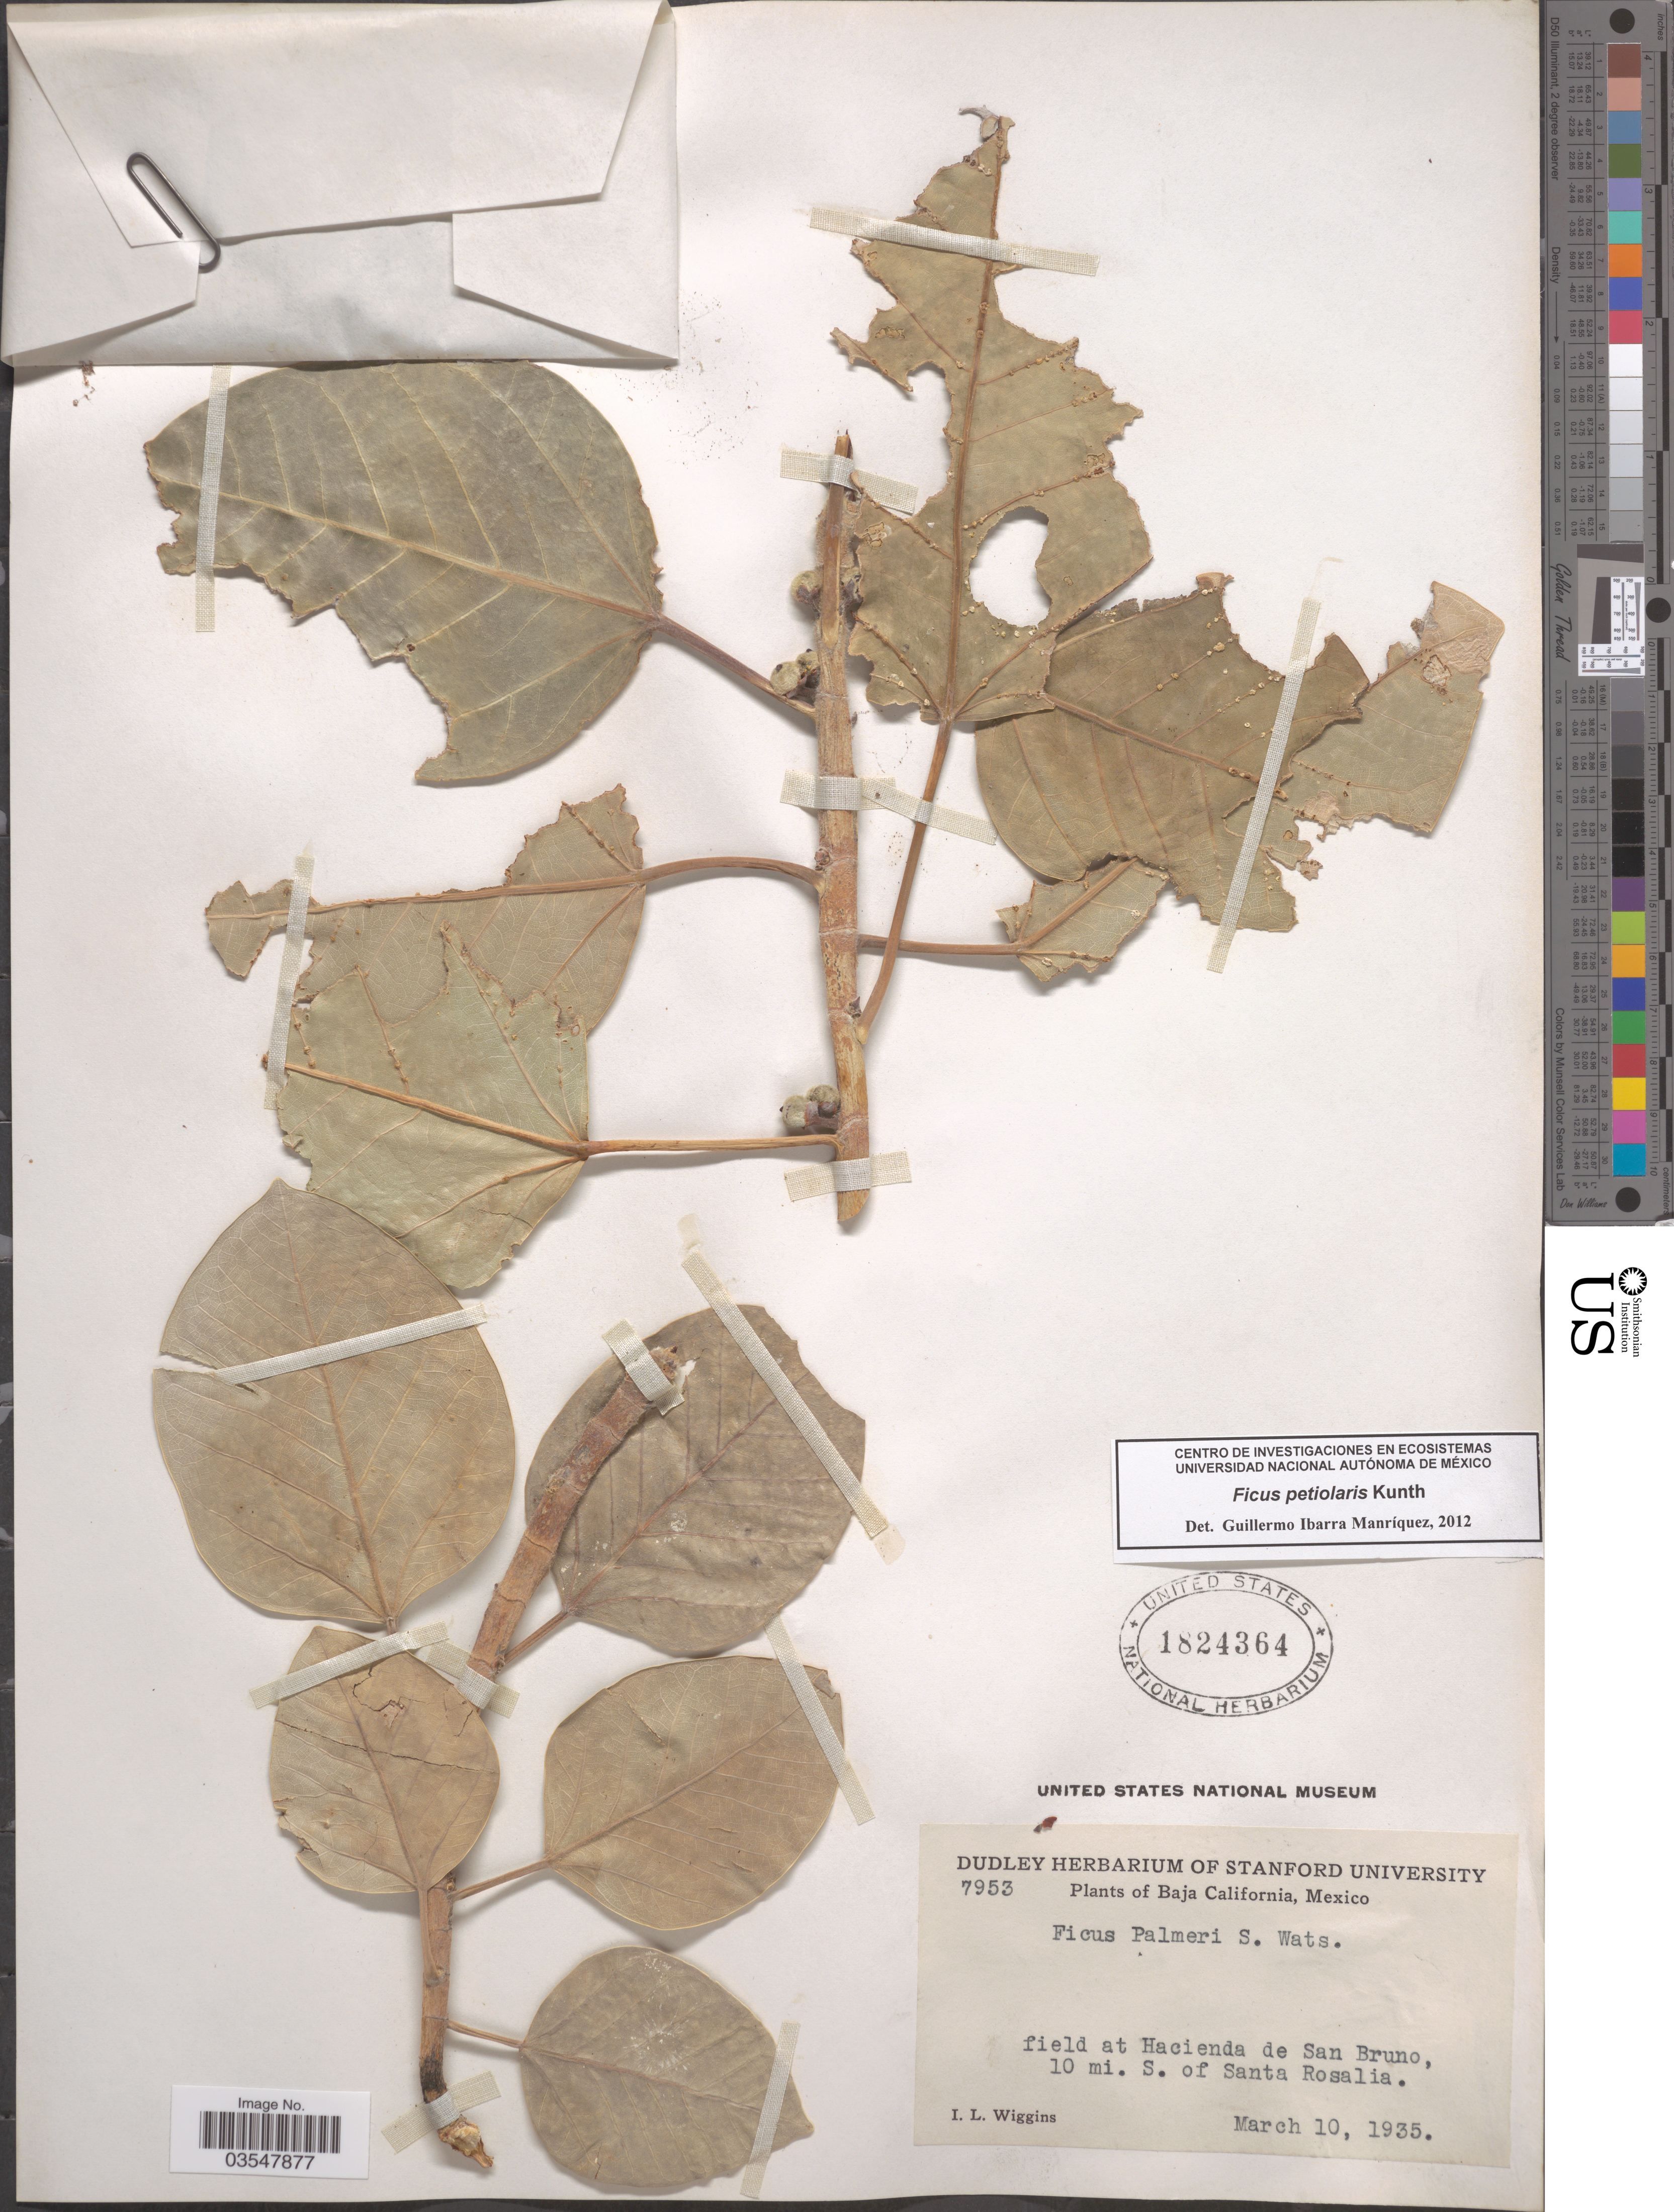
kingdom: Plantae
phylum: Tracheophyta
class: Magnoliopsida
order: Rosales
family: Moraceae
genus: Ficus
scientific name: Ficus petiolaris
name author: Kunth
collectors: I. L. Wiggins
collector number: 7953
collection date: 1935-03-10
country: Mexico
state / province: Baja California Sur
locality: Field at Hacienda de San Bruno, 10 mi. S. of Santa Rosalia.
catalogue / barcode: US 1824364